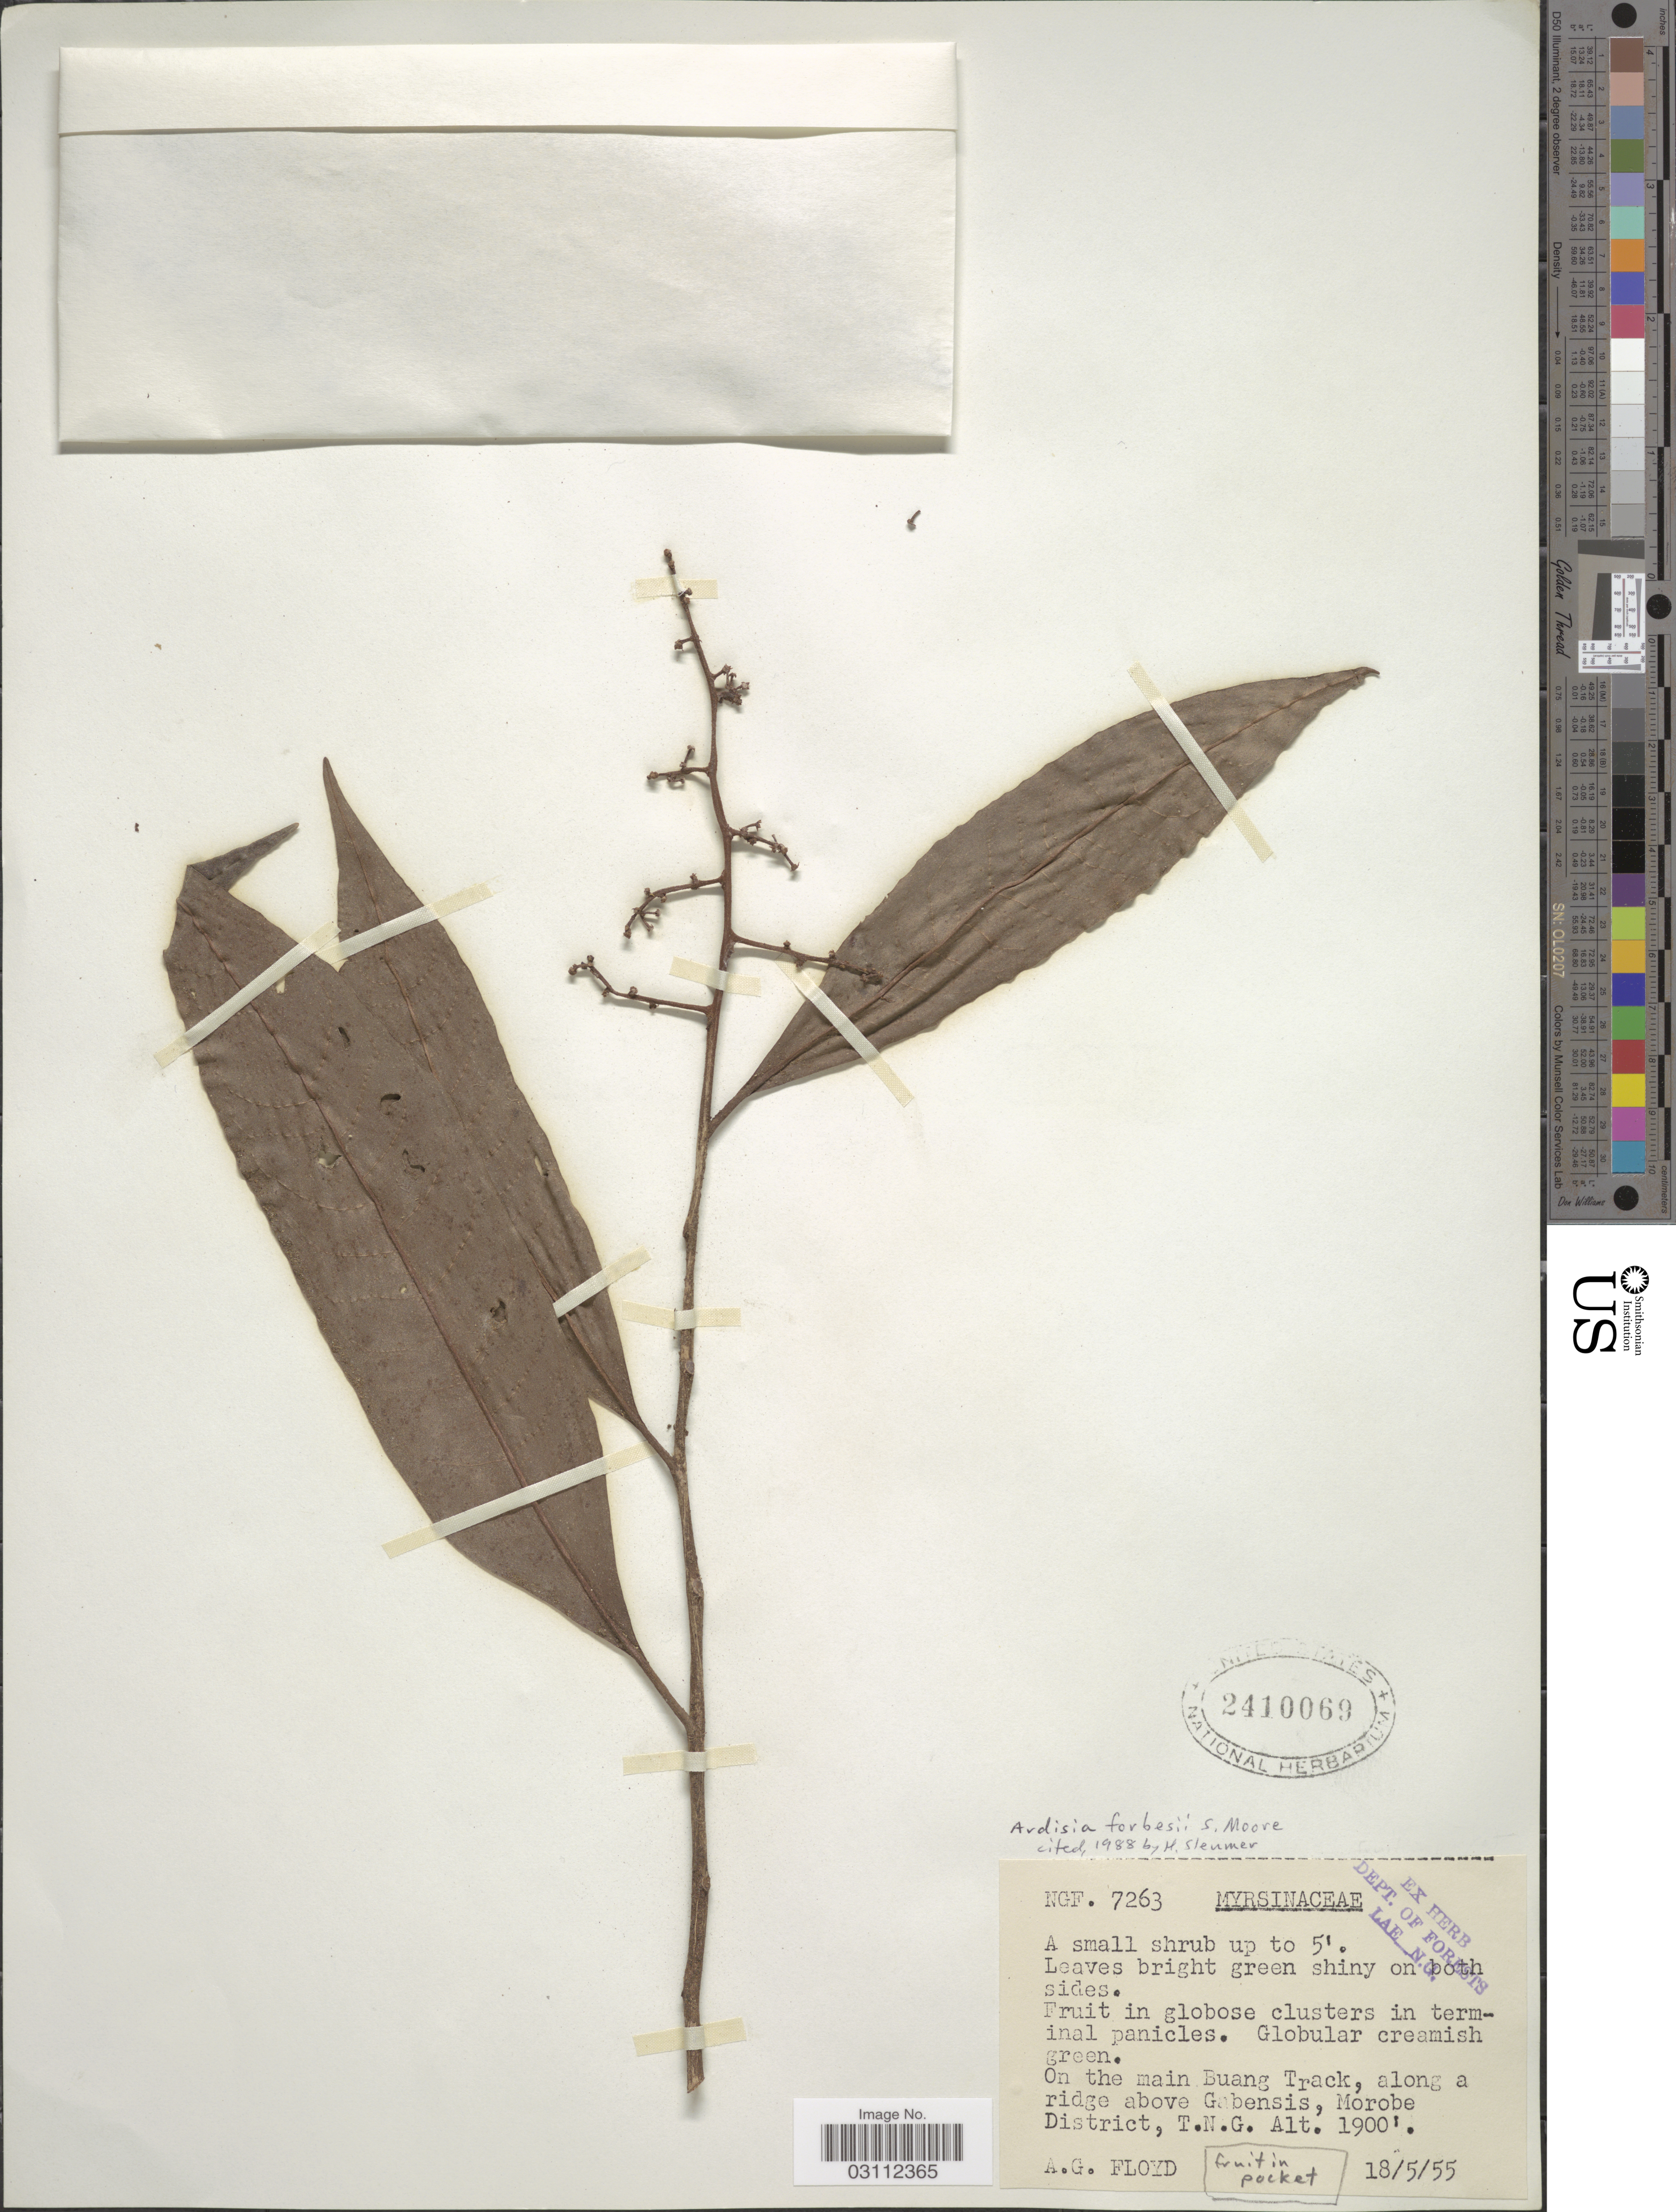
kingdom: Plantae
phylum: Tracheophyta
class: Magnoliopsida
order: Ericales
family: Primulaceae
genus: Ardisia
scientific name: Ardisia forbesii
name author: S. Moore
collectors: A. G. Floyd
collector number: NGF7263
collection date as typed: Transcribed d/m/y: 18/5/55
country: Papua New Guinea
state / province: Morobe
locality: On the main Buang Track, along a ridge above Gabensis, Morobe District, T.N.G.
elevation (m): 579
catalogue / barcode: US 2410069